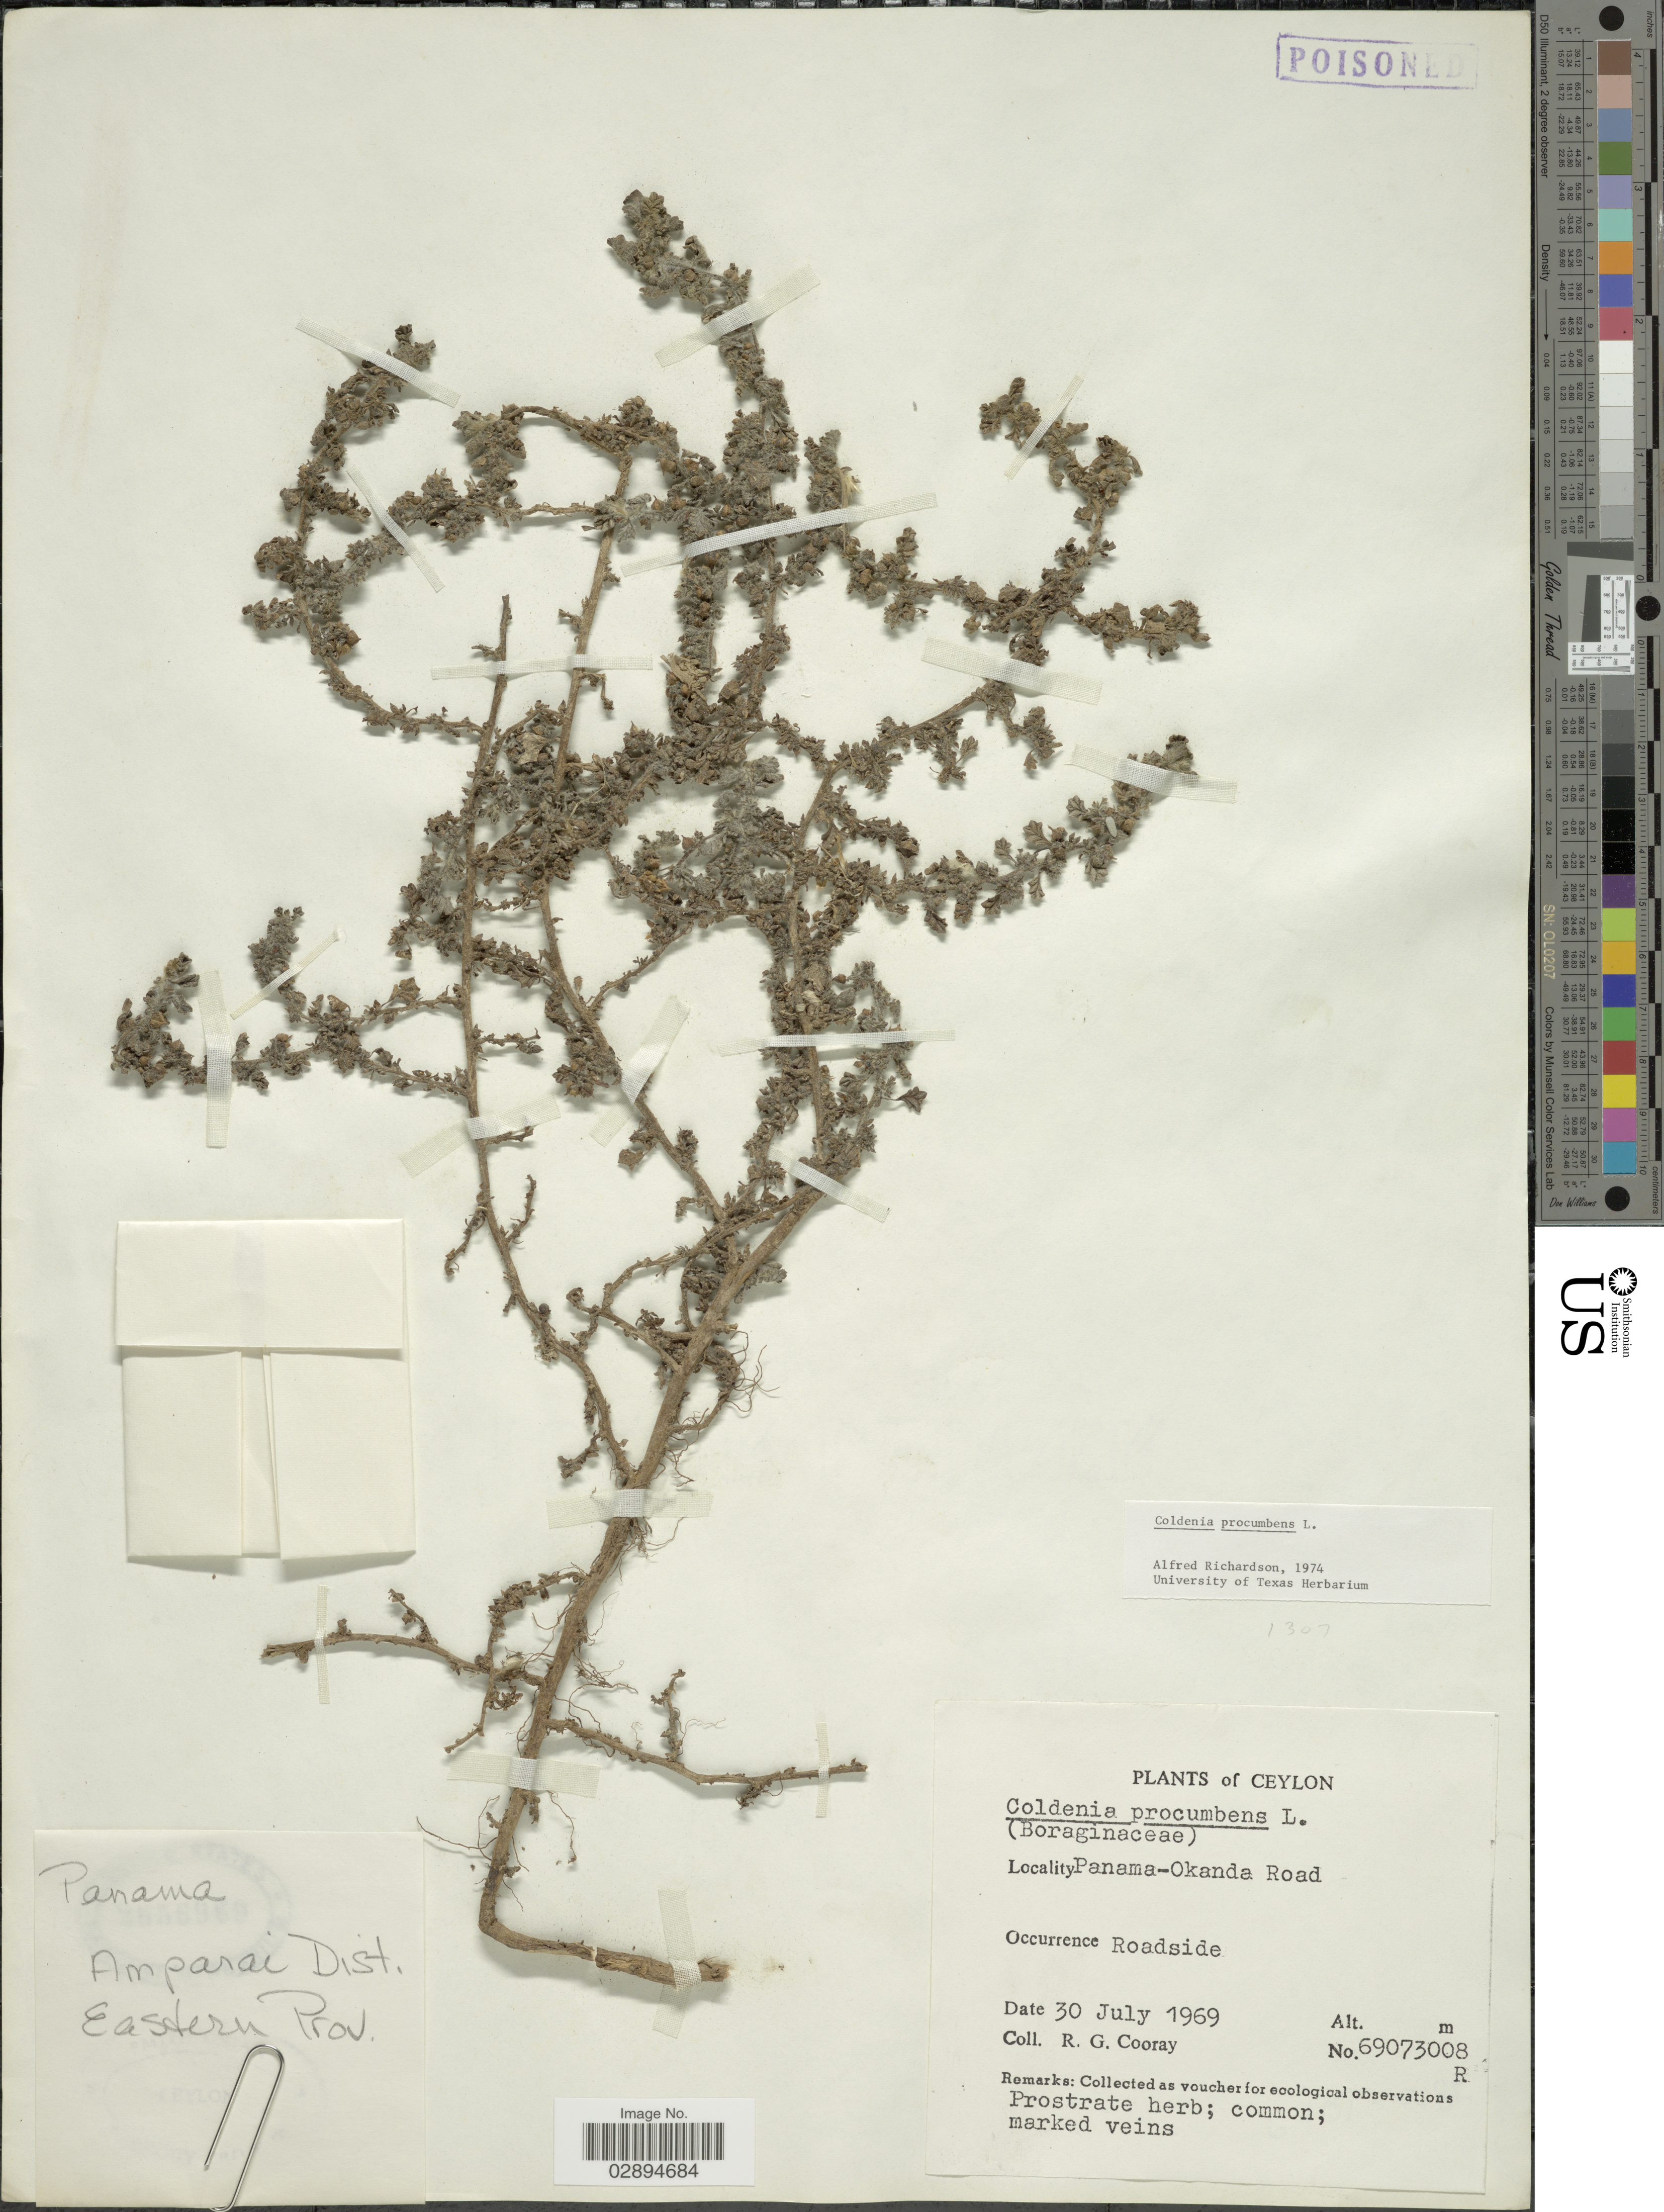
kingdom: Plantae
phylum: Tracheophyta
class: Magnoliopsida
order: Boraginales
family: Coldeniaceae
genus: Coldenia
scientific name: Coldenia procumbens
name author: L.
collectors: R. Cooray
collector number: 69073008R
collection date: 1969-07-30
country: Sri Lanka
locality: Ceylon. Panama-Okanda Road. Roadside.